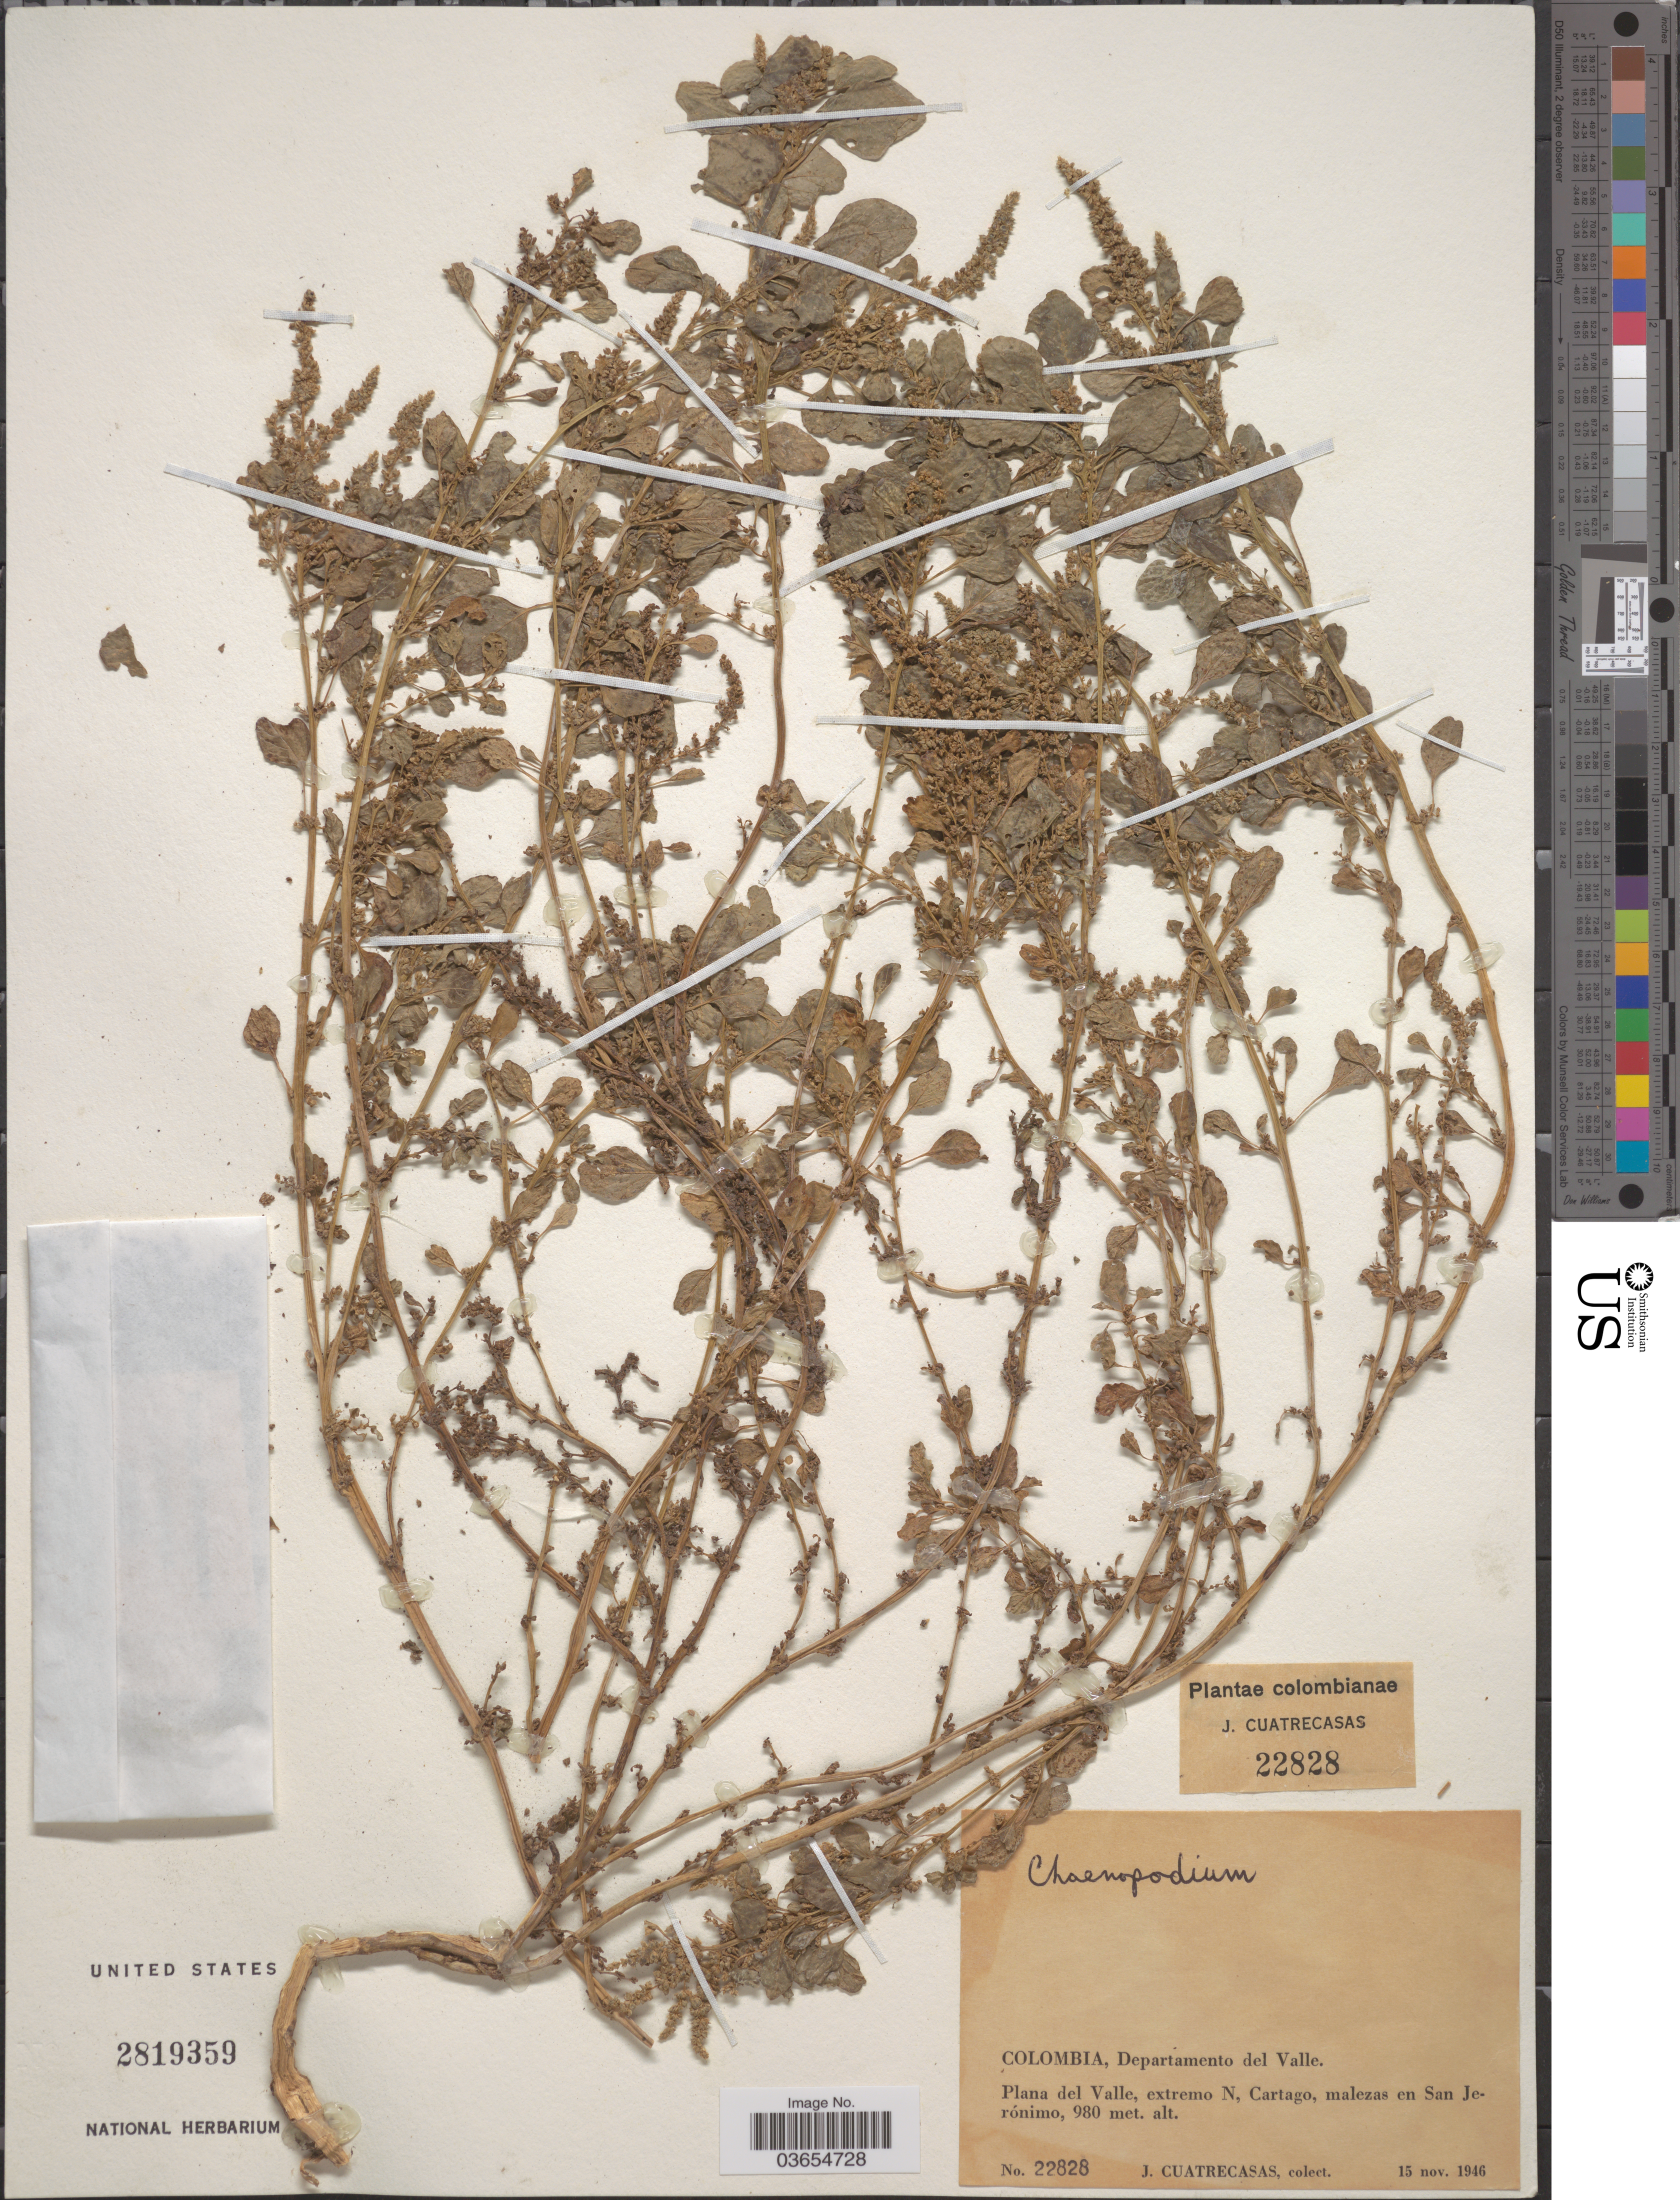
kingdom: Plantae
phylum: Tracheophyta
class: Magnoliopsida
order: Caryophyllales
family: Amaranthaceae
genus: Chenopodium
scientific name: Chenopodium sp.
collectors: J. Cuatrecasas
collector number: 22828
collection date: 1946-11-15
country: Colombia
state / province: Valle del Cauca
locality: Departamento del Valle. Plana del Valle, extremo N, Cartago, malezas en San Jerónimo.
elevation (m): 980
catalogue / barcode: US 2819359